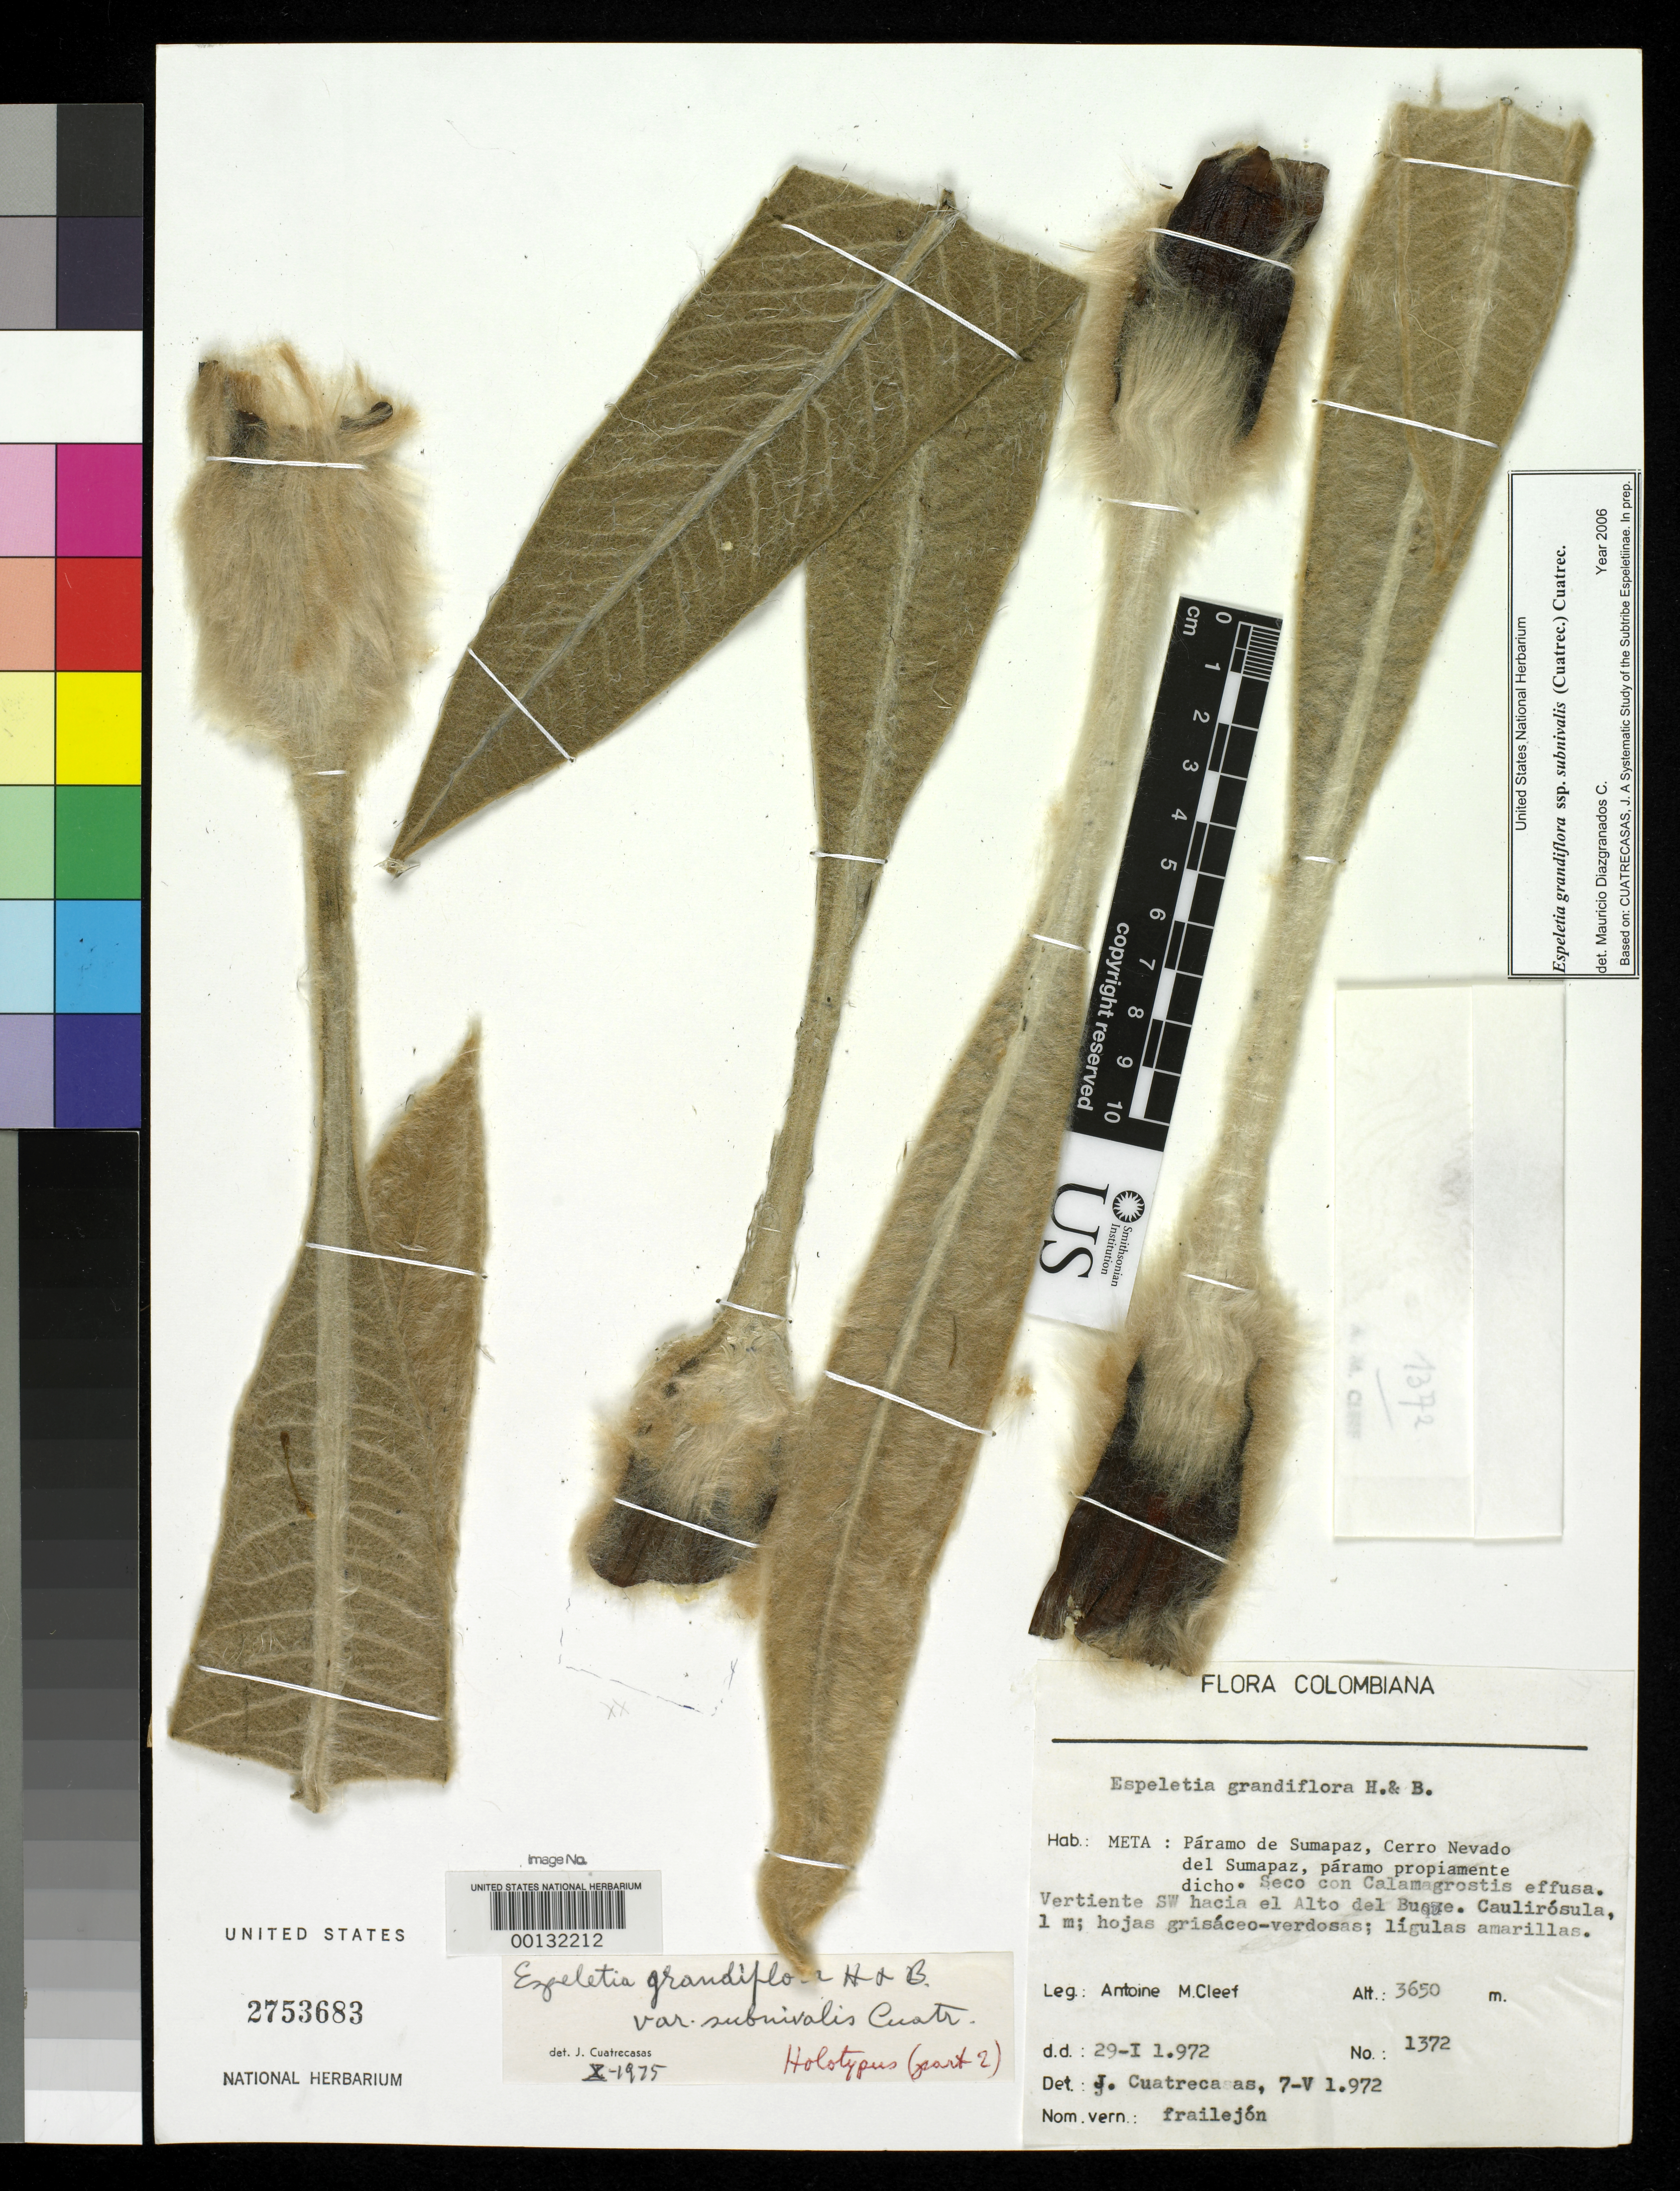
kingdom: Plantae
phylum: Tracheophyta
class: Magnoliopsida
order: Asterales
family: Asteraceae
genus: Espeletia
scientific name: Espeletia grandiflora var. subnivalis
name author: Cuatrec.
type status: Holotype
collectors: A. M. Cleef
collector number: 1372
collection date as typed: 29 Jan 1972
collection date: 1972-01-29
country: Colombia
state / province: Meta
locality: Páramo de Sumapaz, Cerro Nevada del Sumapaz.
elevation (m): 3650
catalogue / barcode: US 2753683